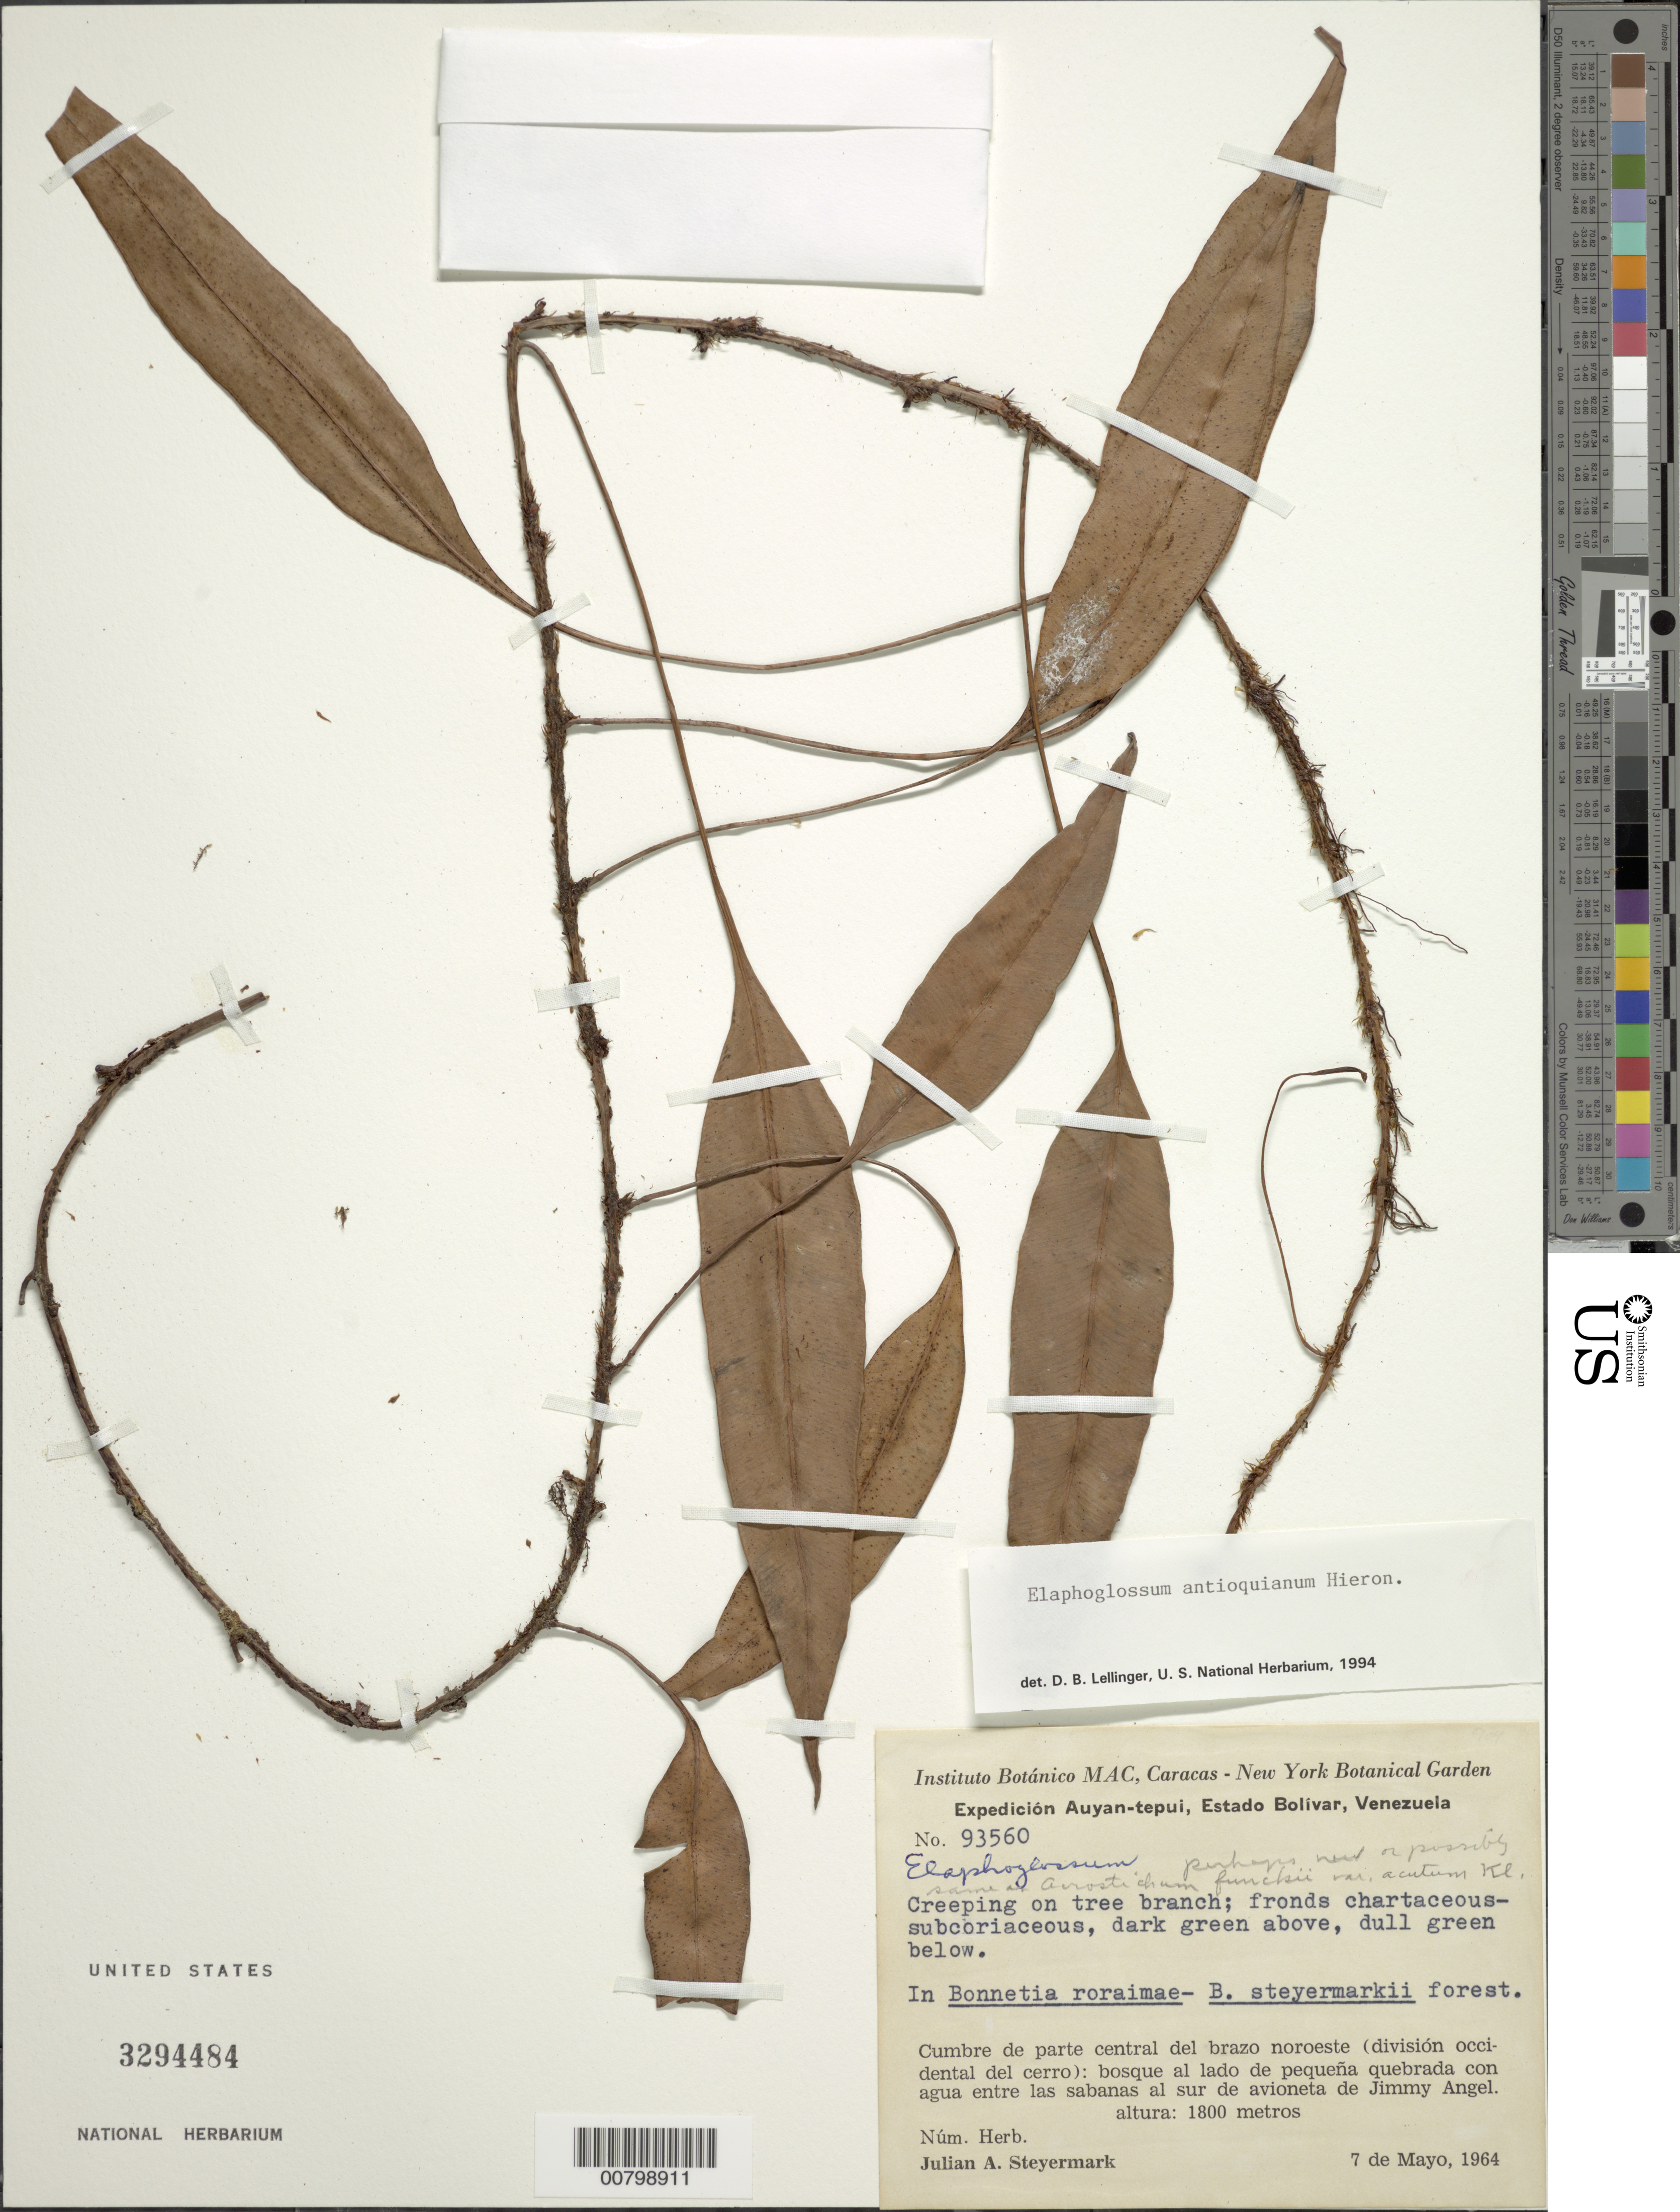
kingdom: Plantae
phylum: Tracheophyta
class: Polypodiopsida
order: Polypodiales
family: Dryopteridaceae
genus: Elaphoglossum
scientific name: Elaphoglossum antioquianum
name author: Hieron.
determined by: Lellinger, David B., (BOT), Smithsonian Institution - National Museum of Natural History (UNITED STATES)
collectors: J. Steyermark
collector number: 93560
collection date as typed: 7-May-64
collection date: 1964-05-07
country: Venezuela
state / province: Bolívar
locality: Auyan-tepuí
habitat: Bonnetia roraime-B. steyermarkii forest; on tree branch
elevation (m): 1800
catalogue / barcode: US 3294484